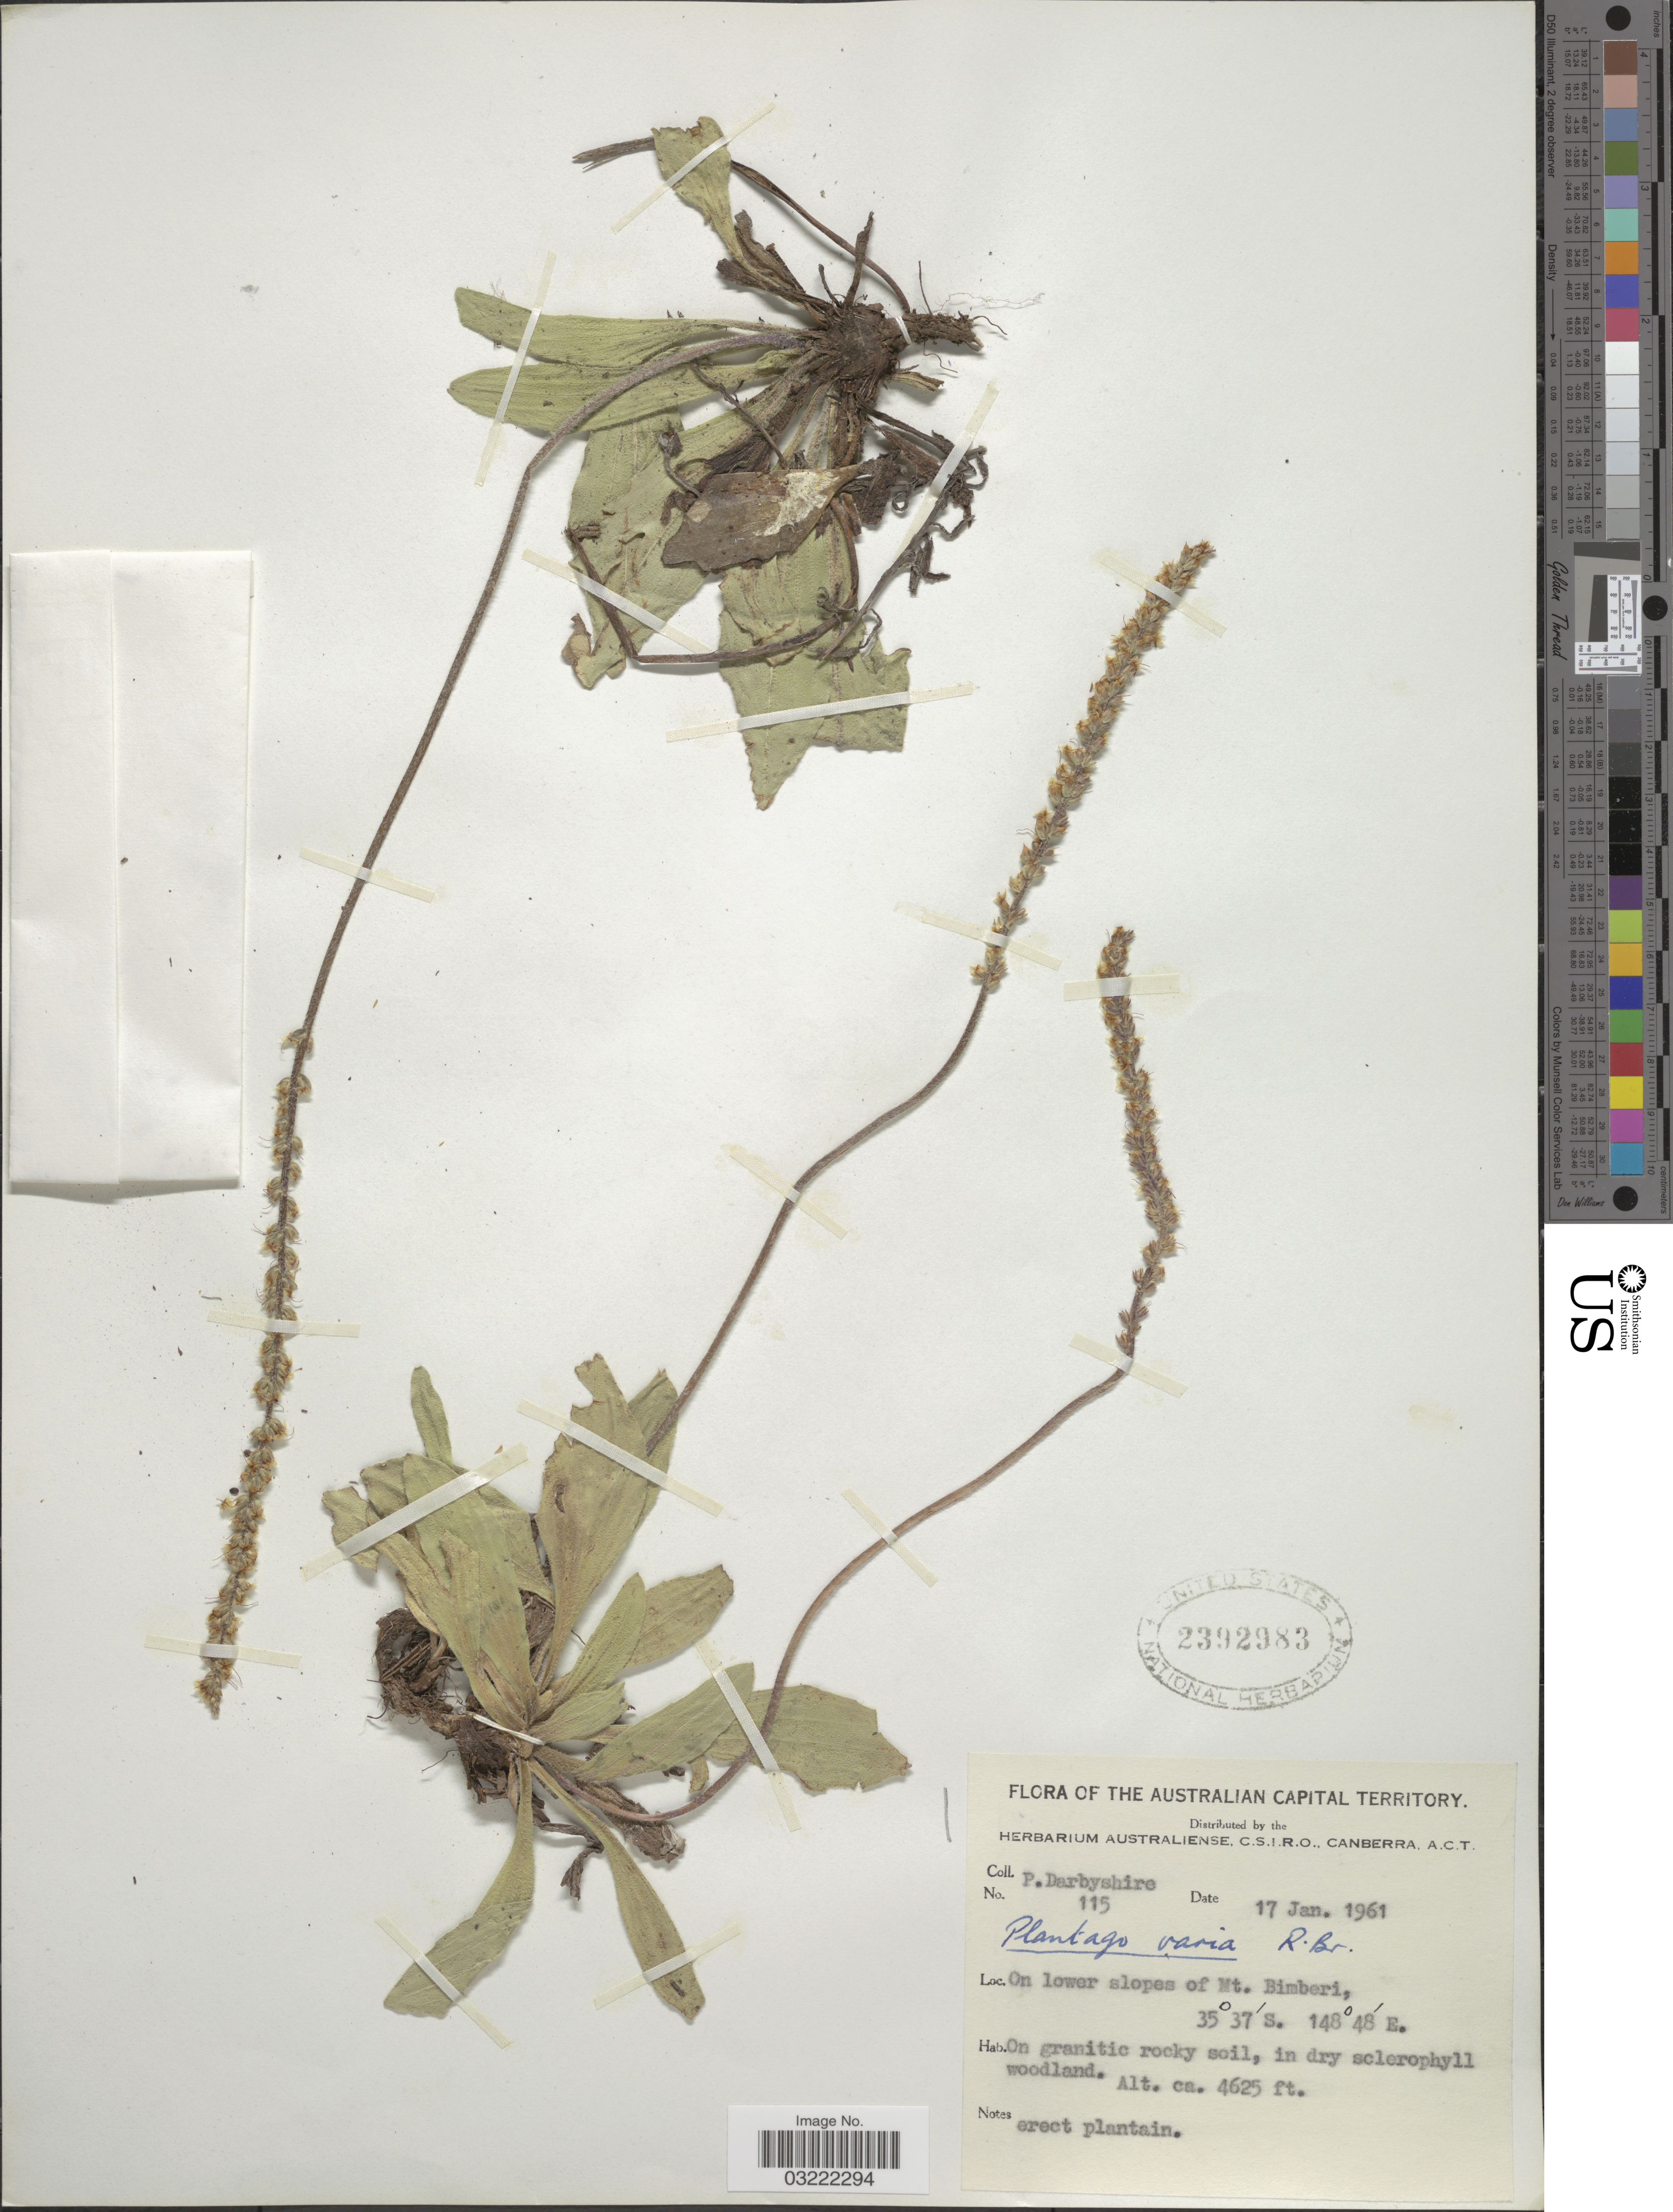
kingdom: Plantae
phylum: Tracheophyta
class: Magnoliopsida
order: Lamiales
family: Plantaginaceae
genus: Plantago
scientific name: Plantago varia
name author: R. Br.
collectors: P. Darbyshire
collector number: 115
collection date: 1961-01-17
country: Australia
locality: Australian Capital Territory, On lower slopes of Mt. Bimberi.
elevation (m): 1410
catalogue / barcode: US 2392983